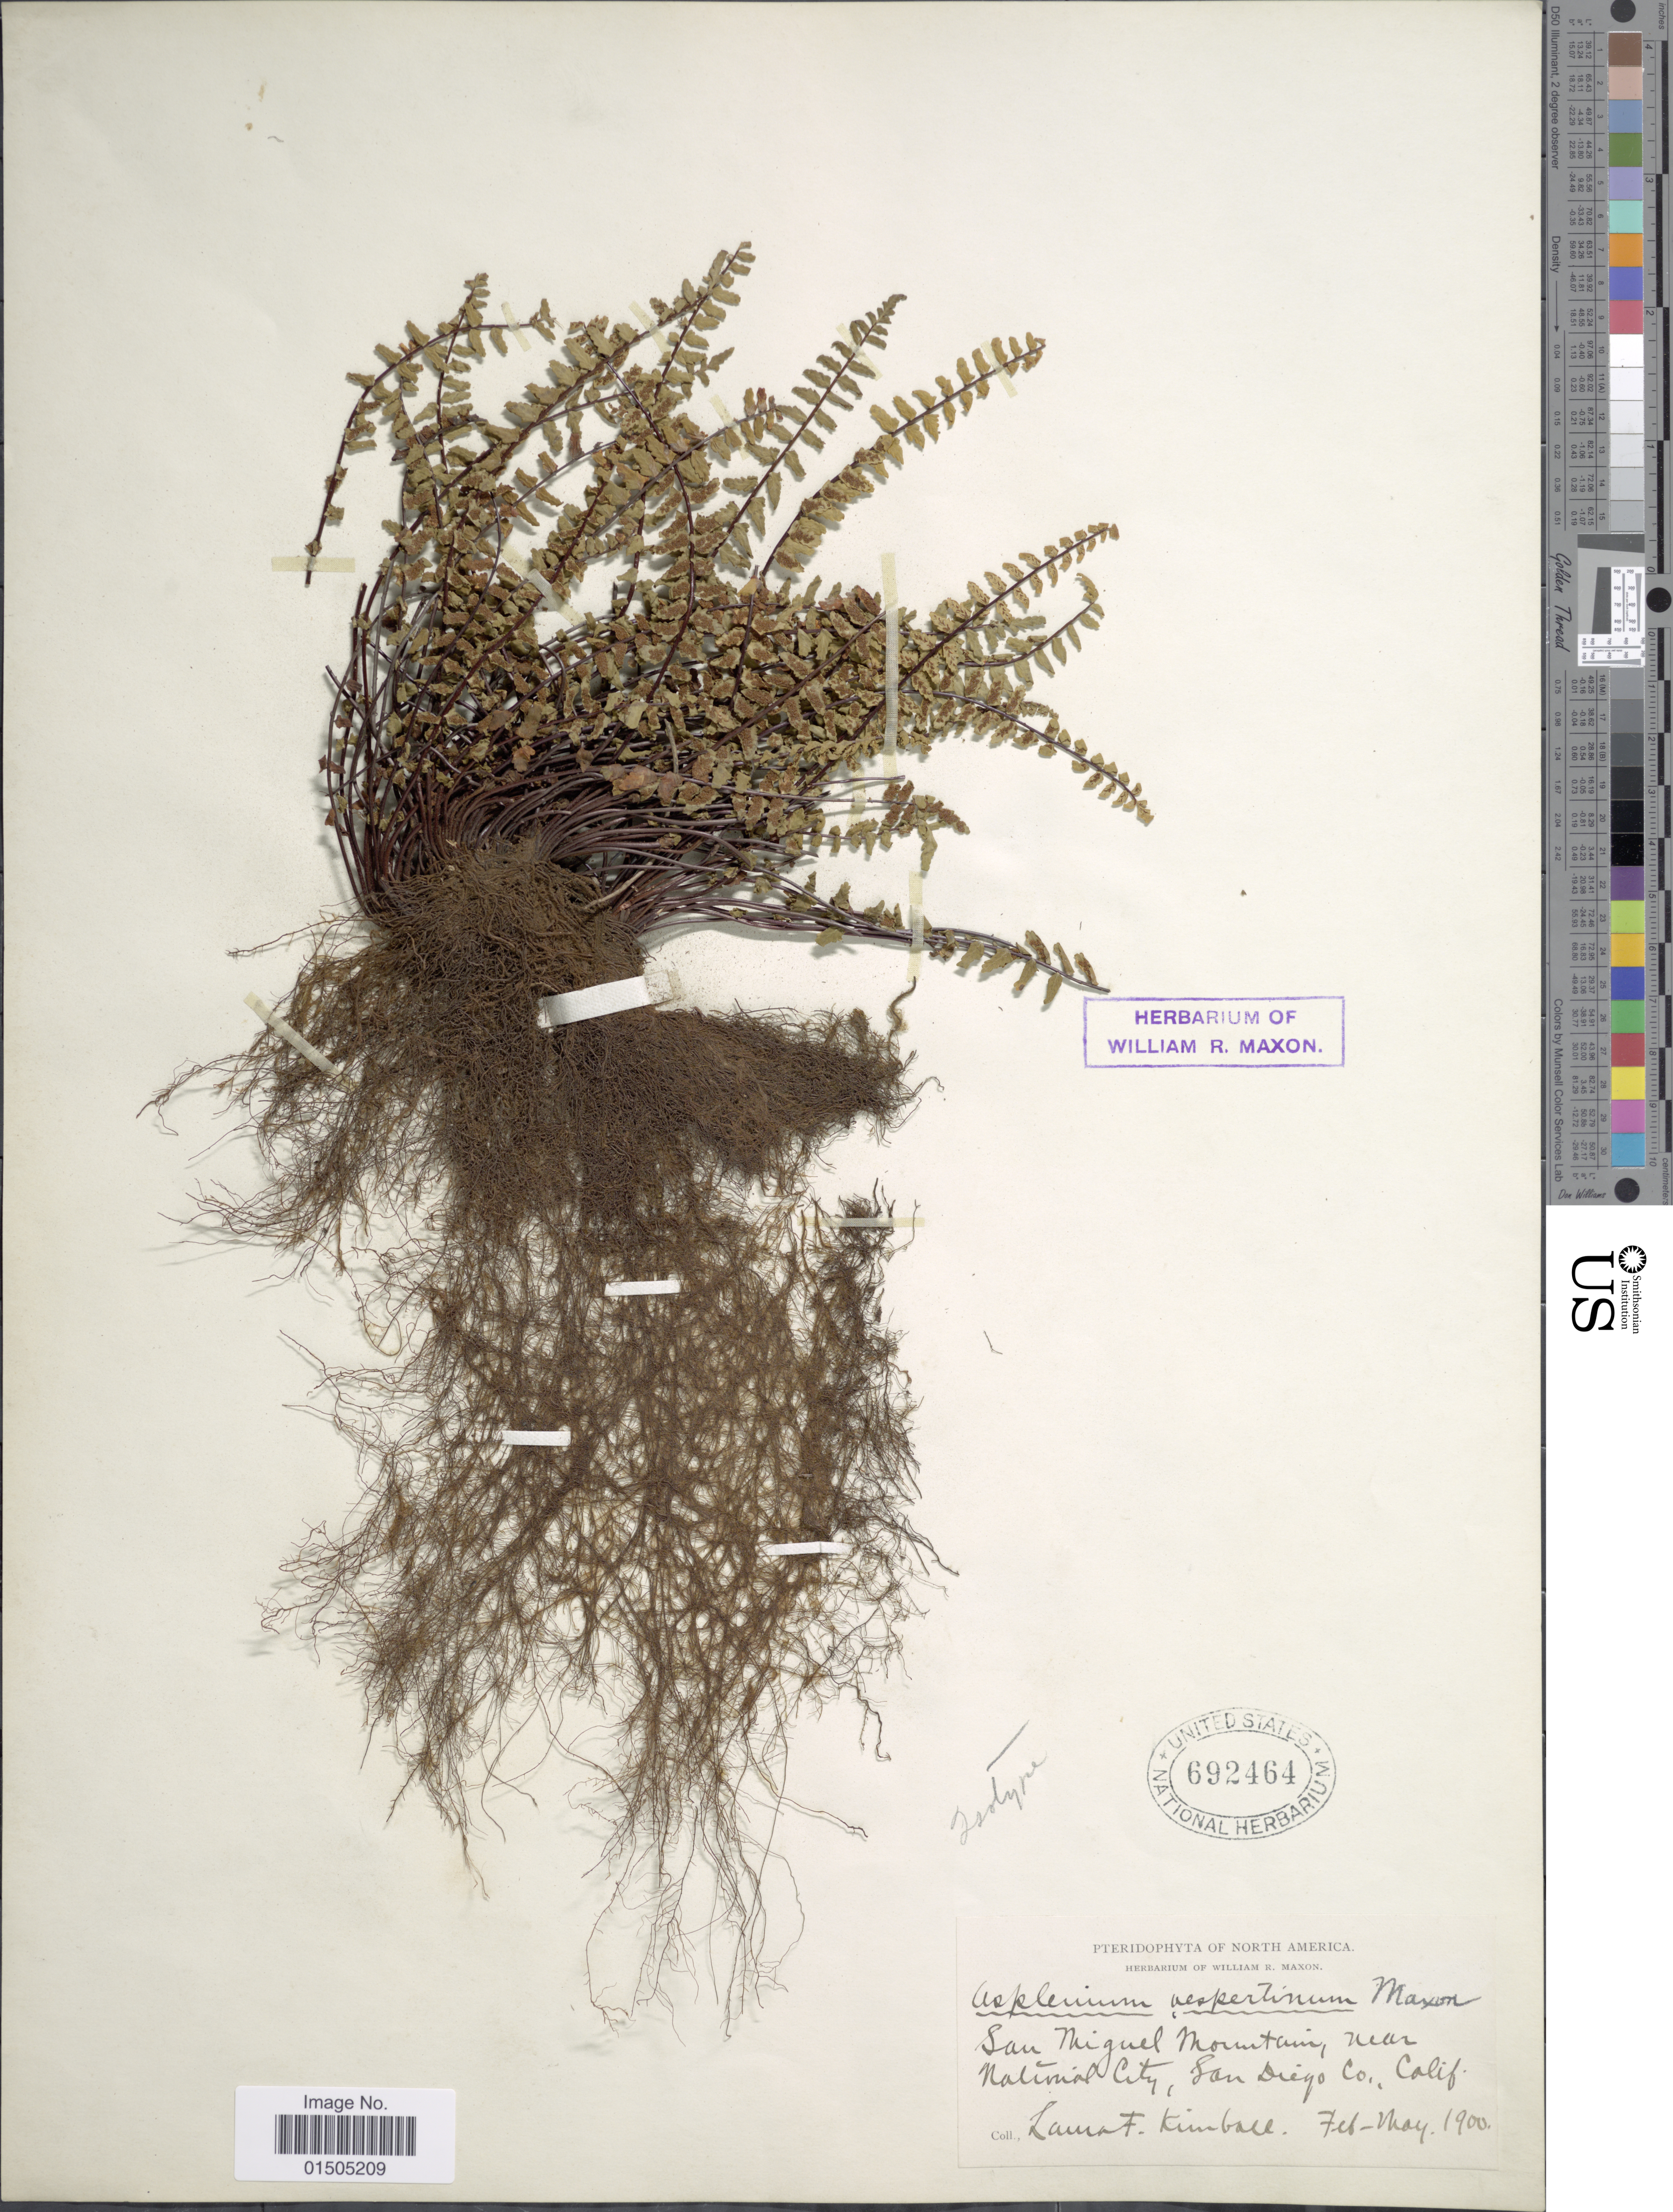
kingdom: Plantae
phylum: Tracheophyta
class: Polypodiopsida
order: Polypodiales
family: Aspleniaceae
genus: Asplenium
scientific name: Asplenium vespertinum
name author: Maxon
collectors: L. Kimball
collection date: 1900-02/1900-05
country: United States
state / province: California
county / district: San Diego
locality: San Miguel Mountain, near National City, San Diego Co.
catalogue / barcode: US 692464